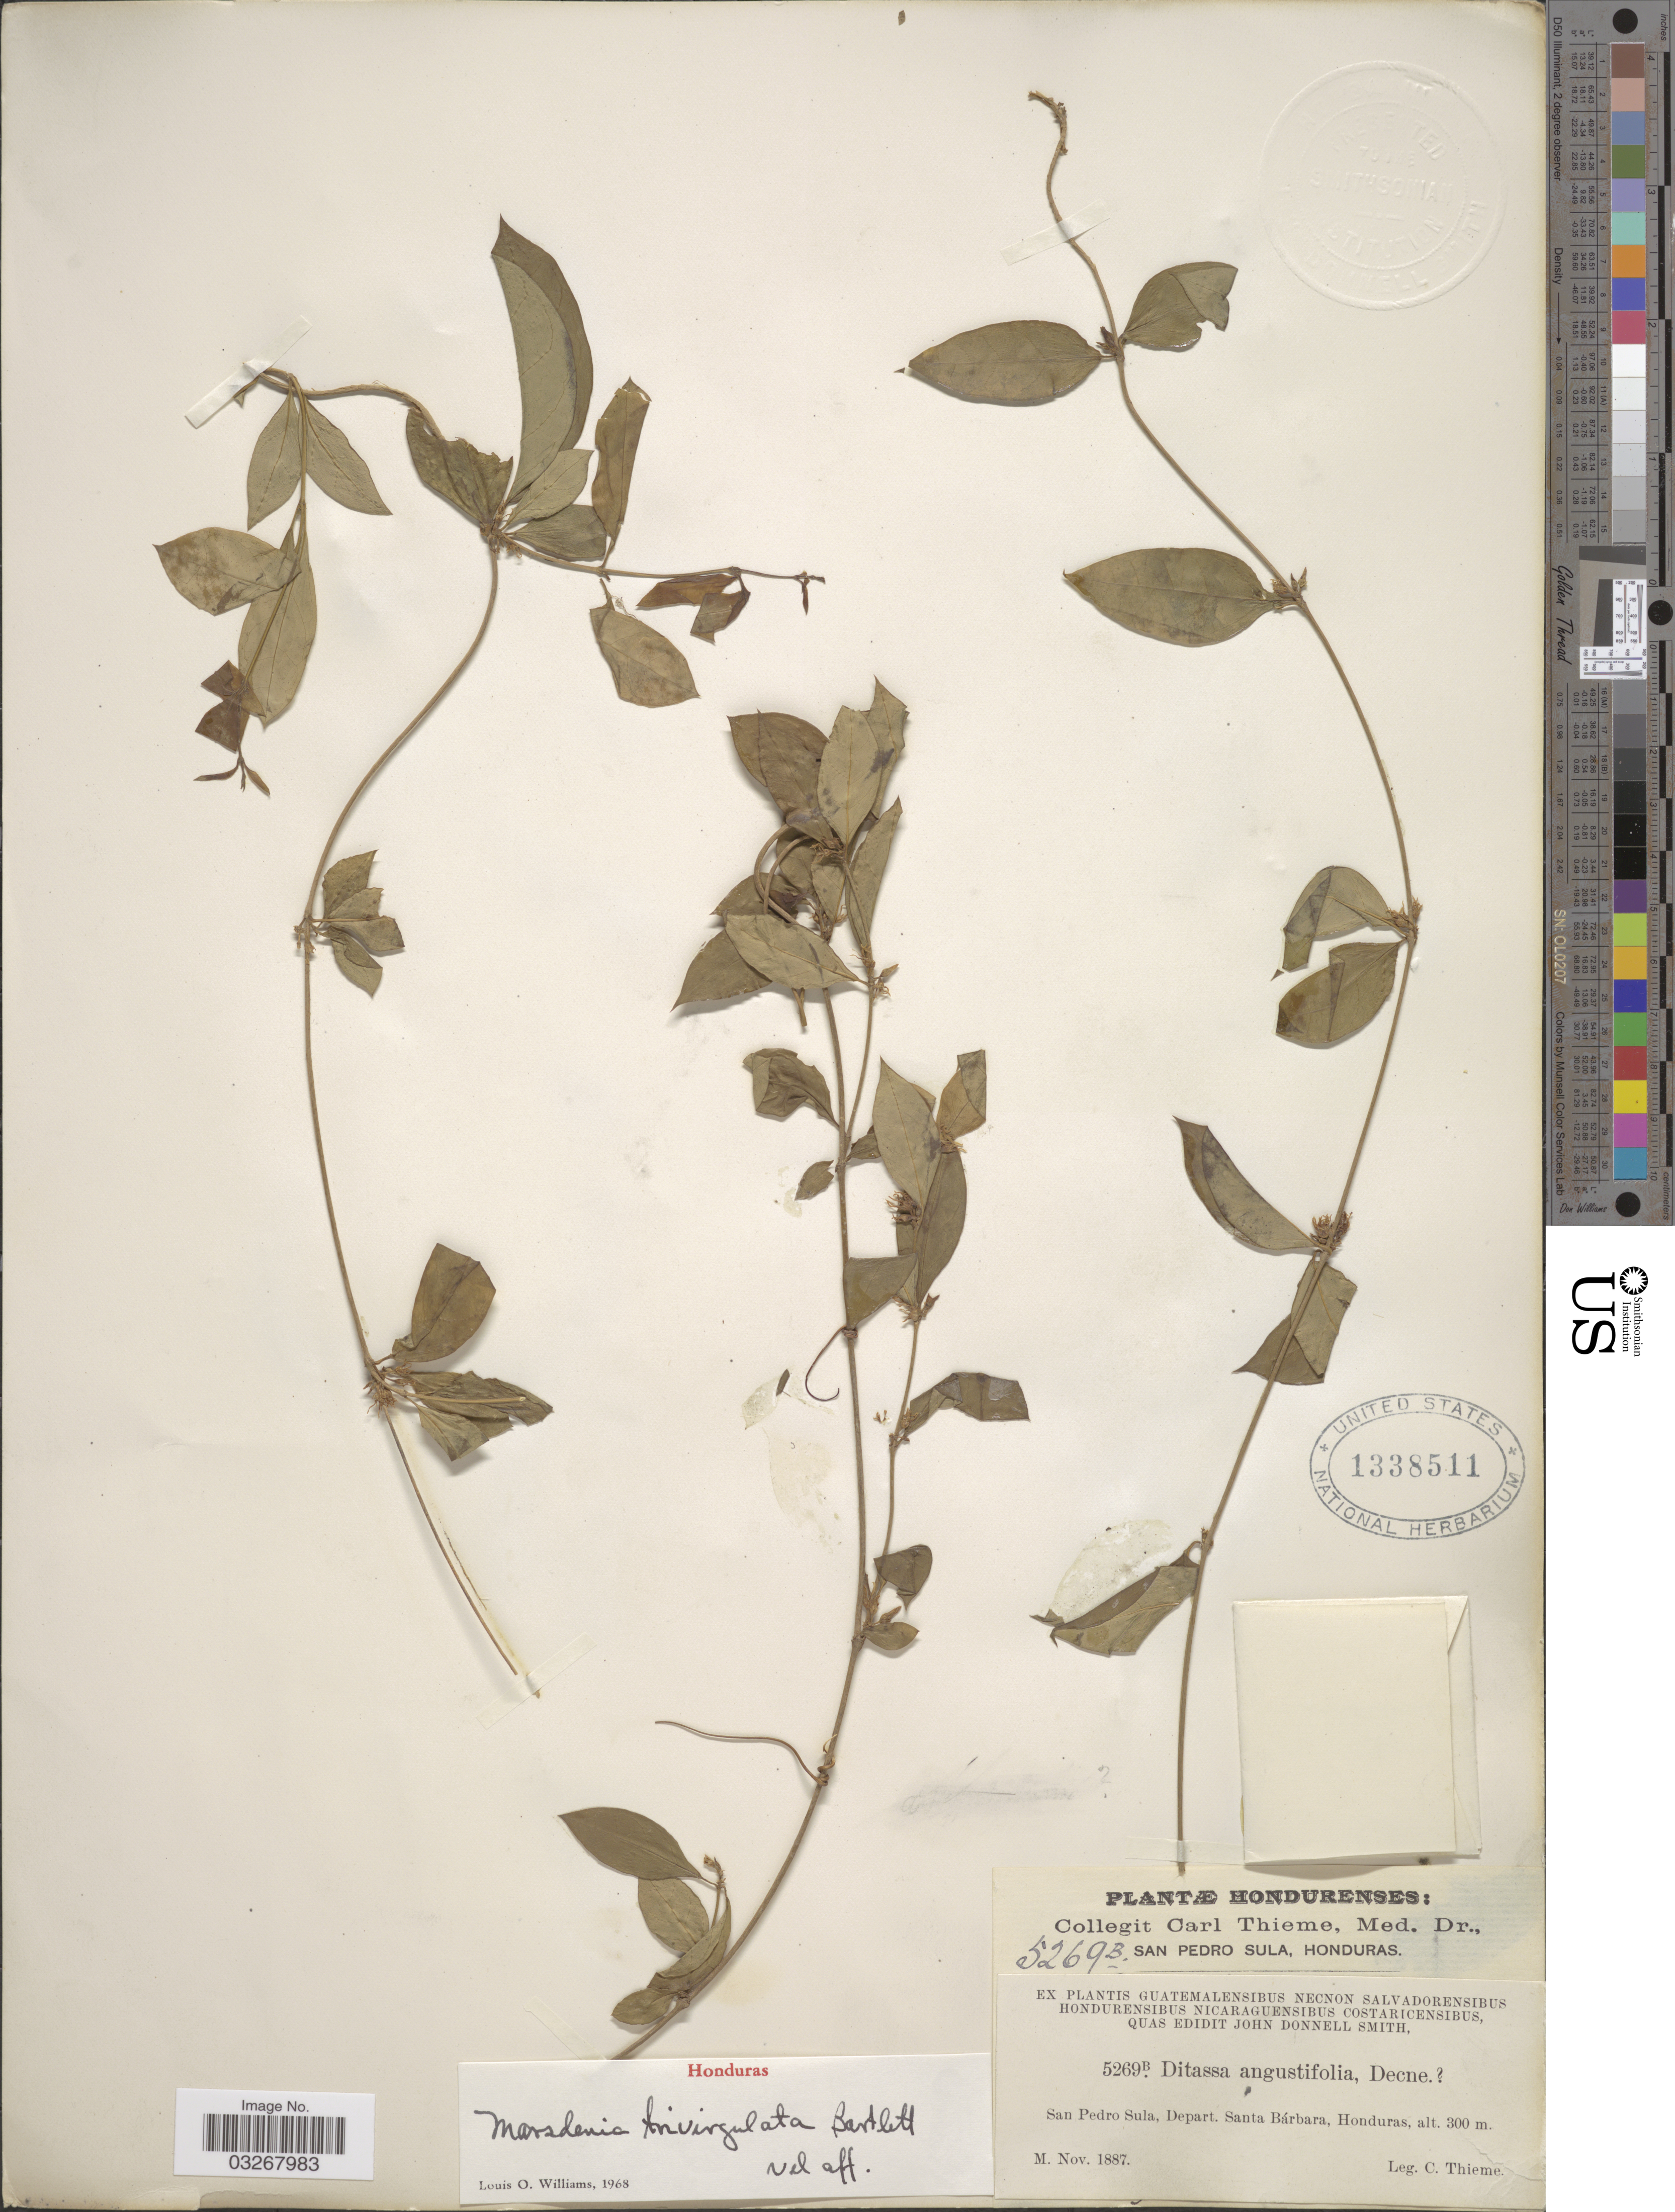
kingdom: Plantae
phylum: Tracheophyta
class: Magnoliopsida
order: Gentianales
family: Apocynaceae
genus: Marsdenia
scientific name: Marsdenia trivirgulata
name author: Bartlett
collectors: C. Thieme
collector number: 5269B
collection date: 1887-11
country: Honduras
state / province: Santa Bárbara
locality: San Pedro Sula, Depart. Santa Bárbara.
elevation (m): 300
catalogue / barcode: US 1338511